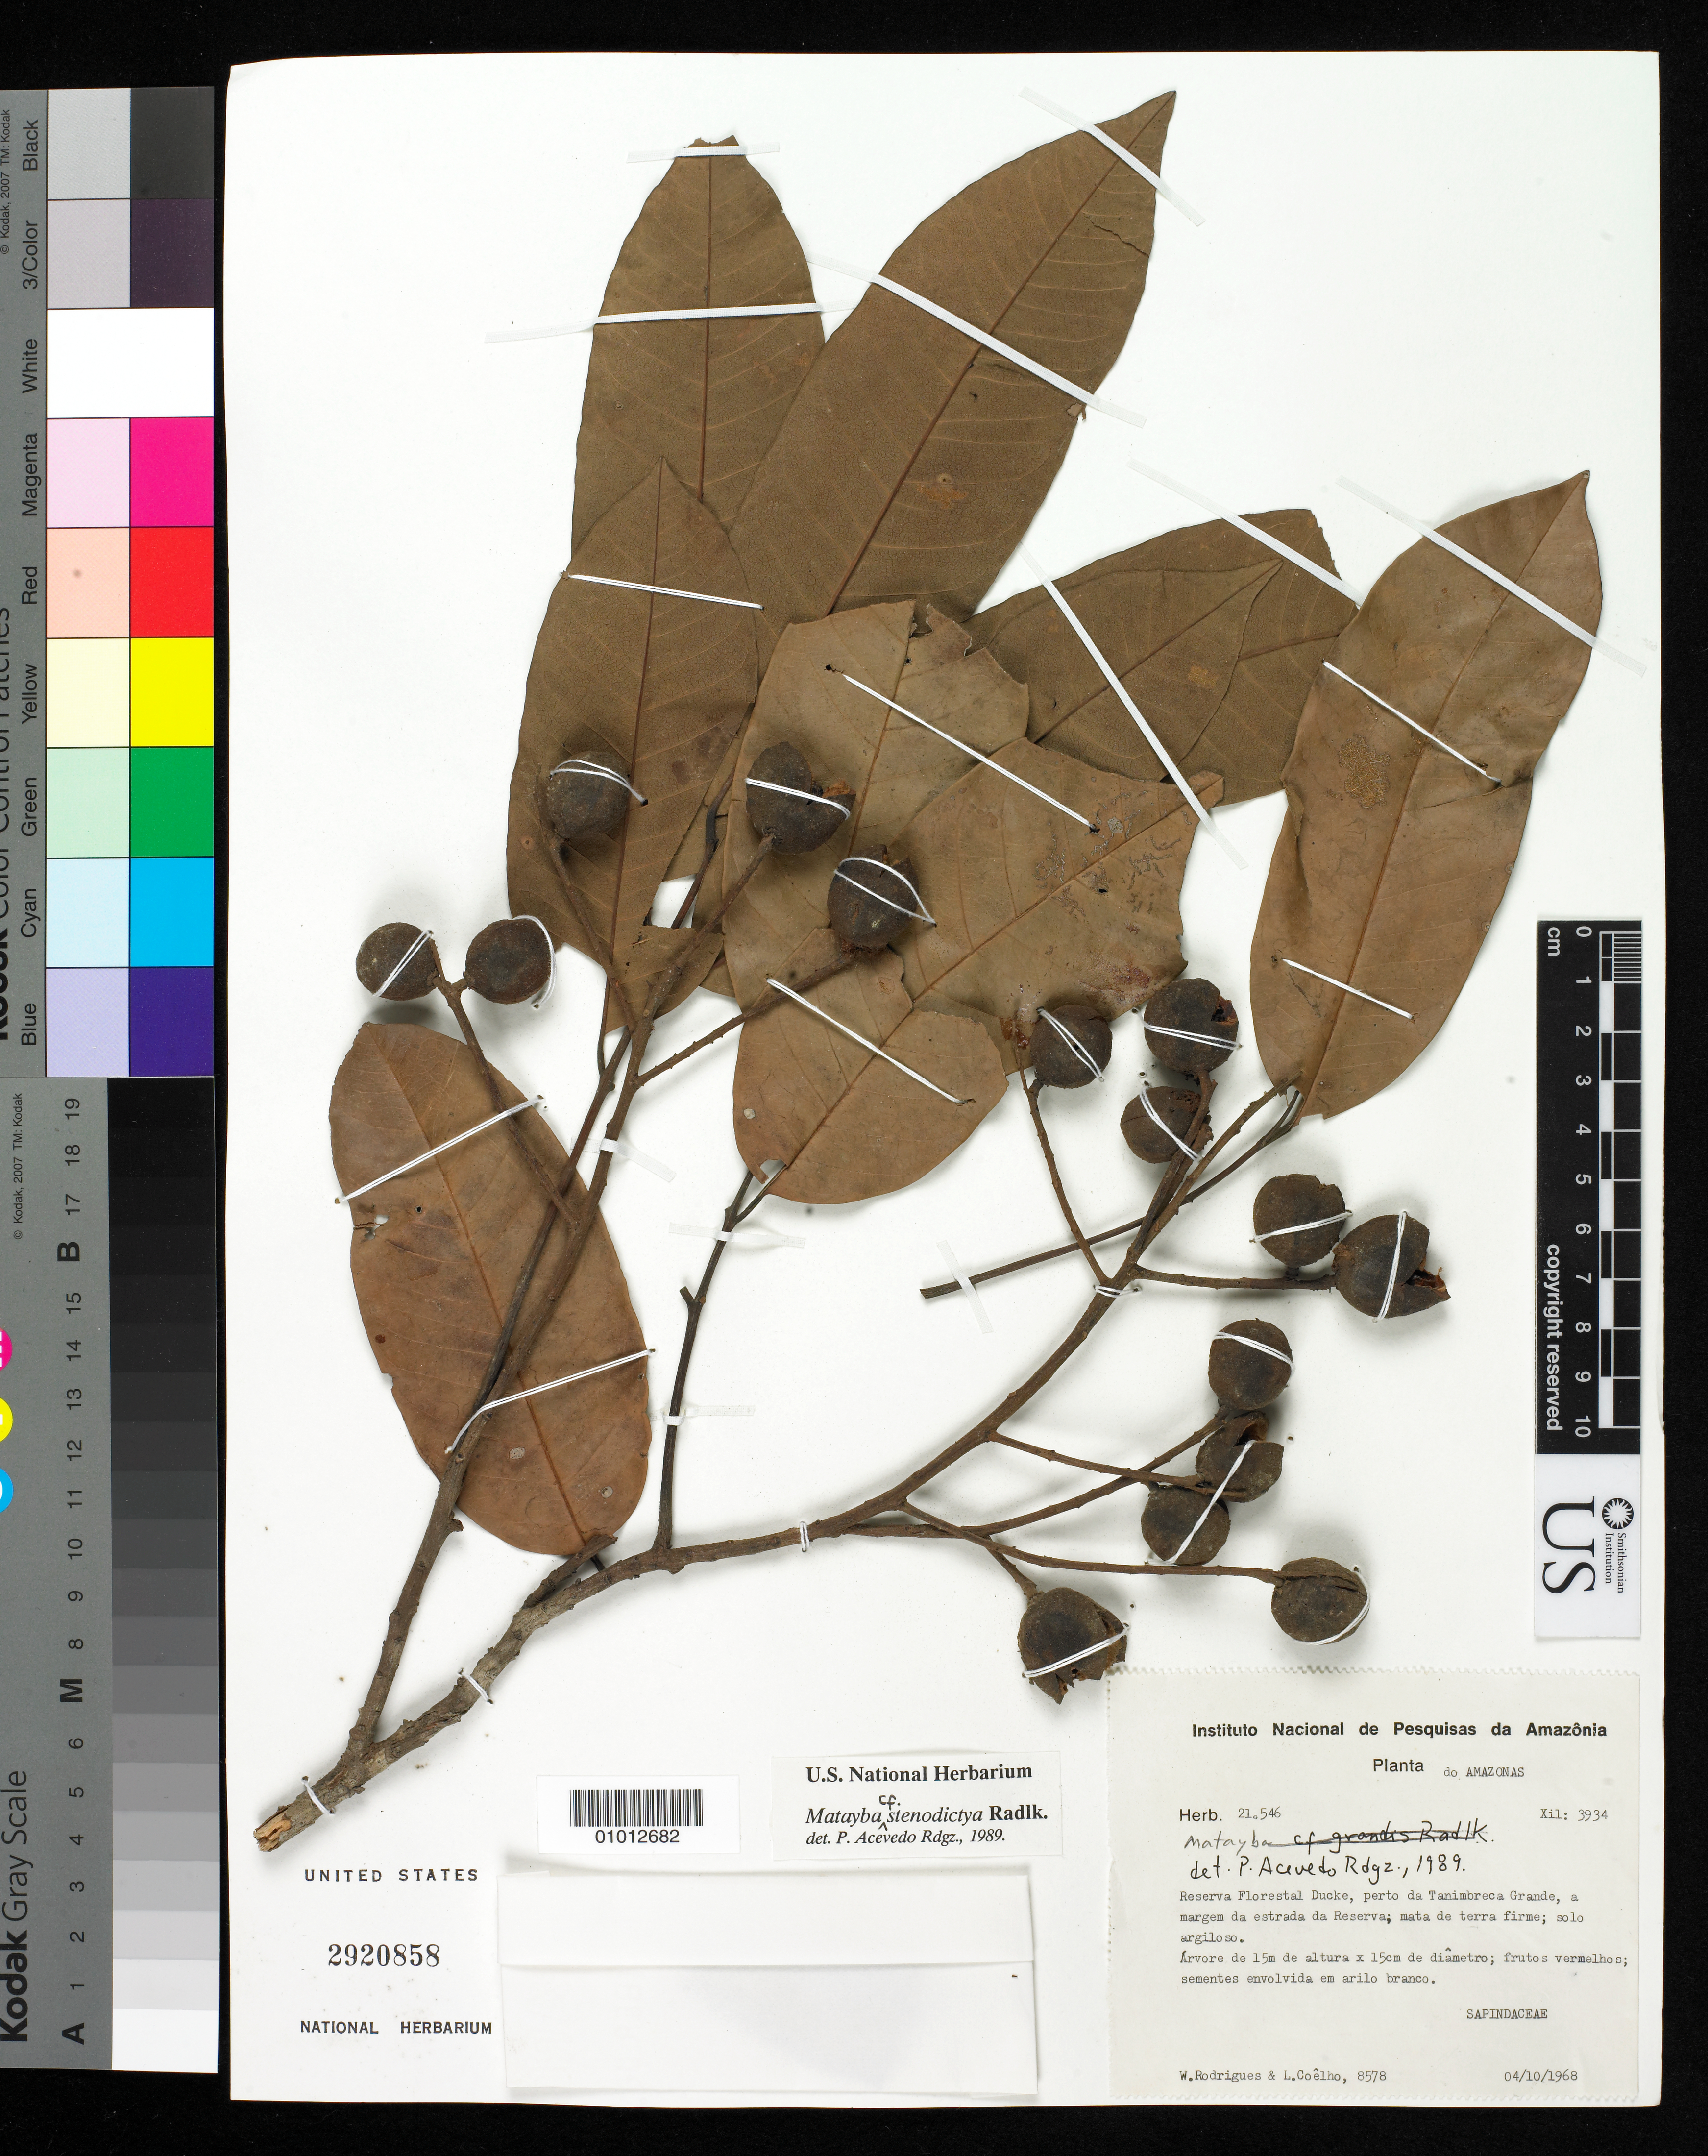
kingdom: Plantae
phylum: Tracheophyta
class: Magnoliopsida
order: Sapindales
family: Sapindaceae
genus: Matayba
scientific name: Matayba stenodictya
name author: Radlk.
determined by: Acevedo-Rodríguez, P., (BOT), Smithsonian Institution - National Museum of Natural History (UNITED STATES)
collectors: W. A. Rodrigues & L. Coêlho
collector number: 8578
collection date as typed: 04 Oct 1968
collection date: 1968-10-04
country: Brazil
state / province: Amazonas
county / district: Manaus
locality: Reserva Florestal Ducke, perto da Tanimbreca Grande, a margem da estrada da Reserva.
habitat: Mata de terra firme; solo argiloso.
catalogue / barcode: US 2920858